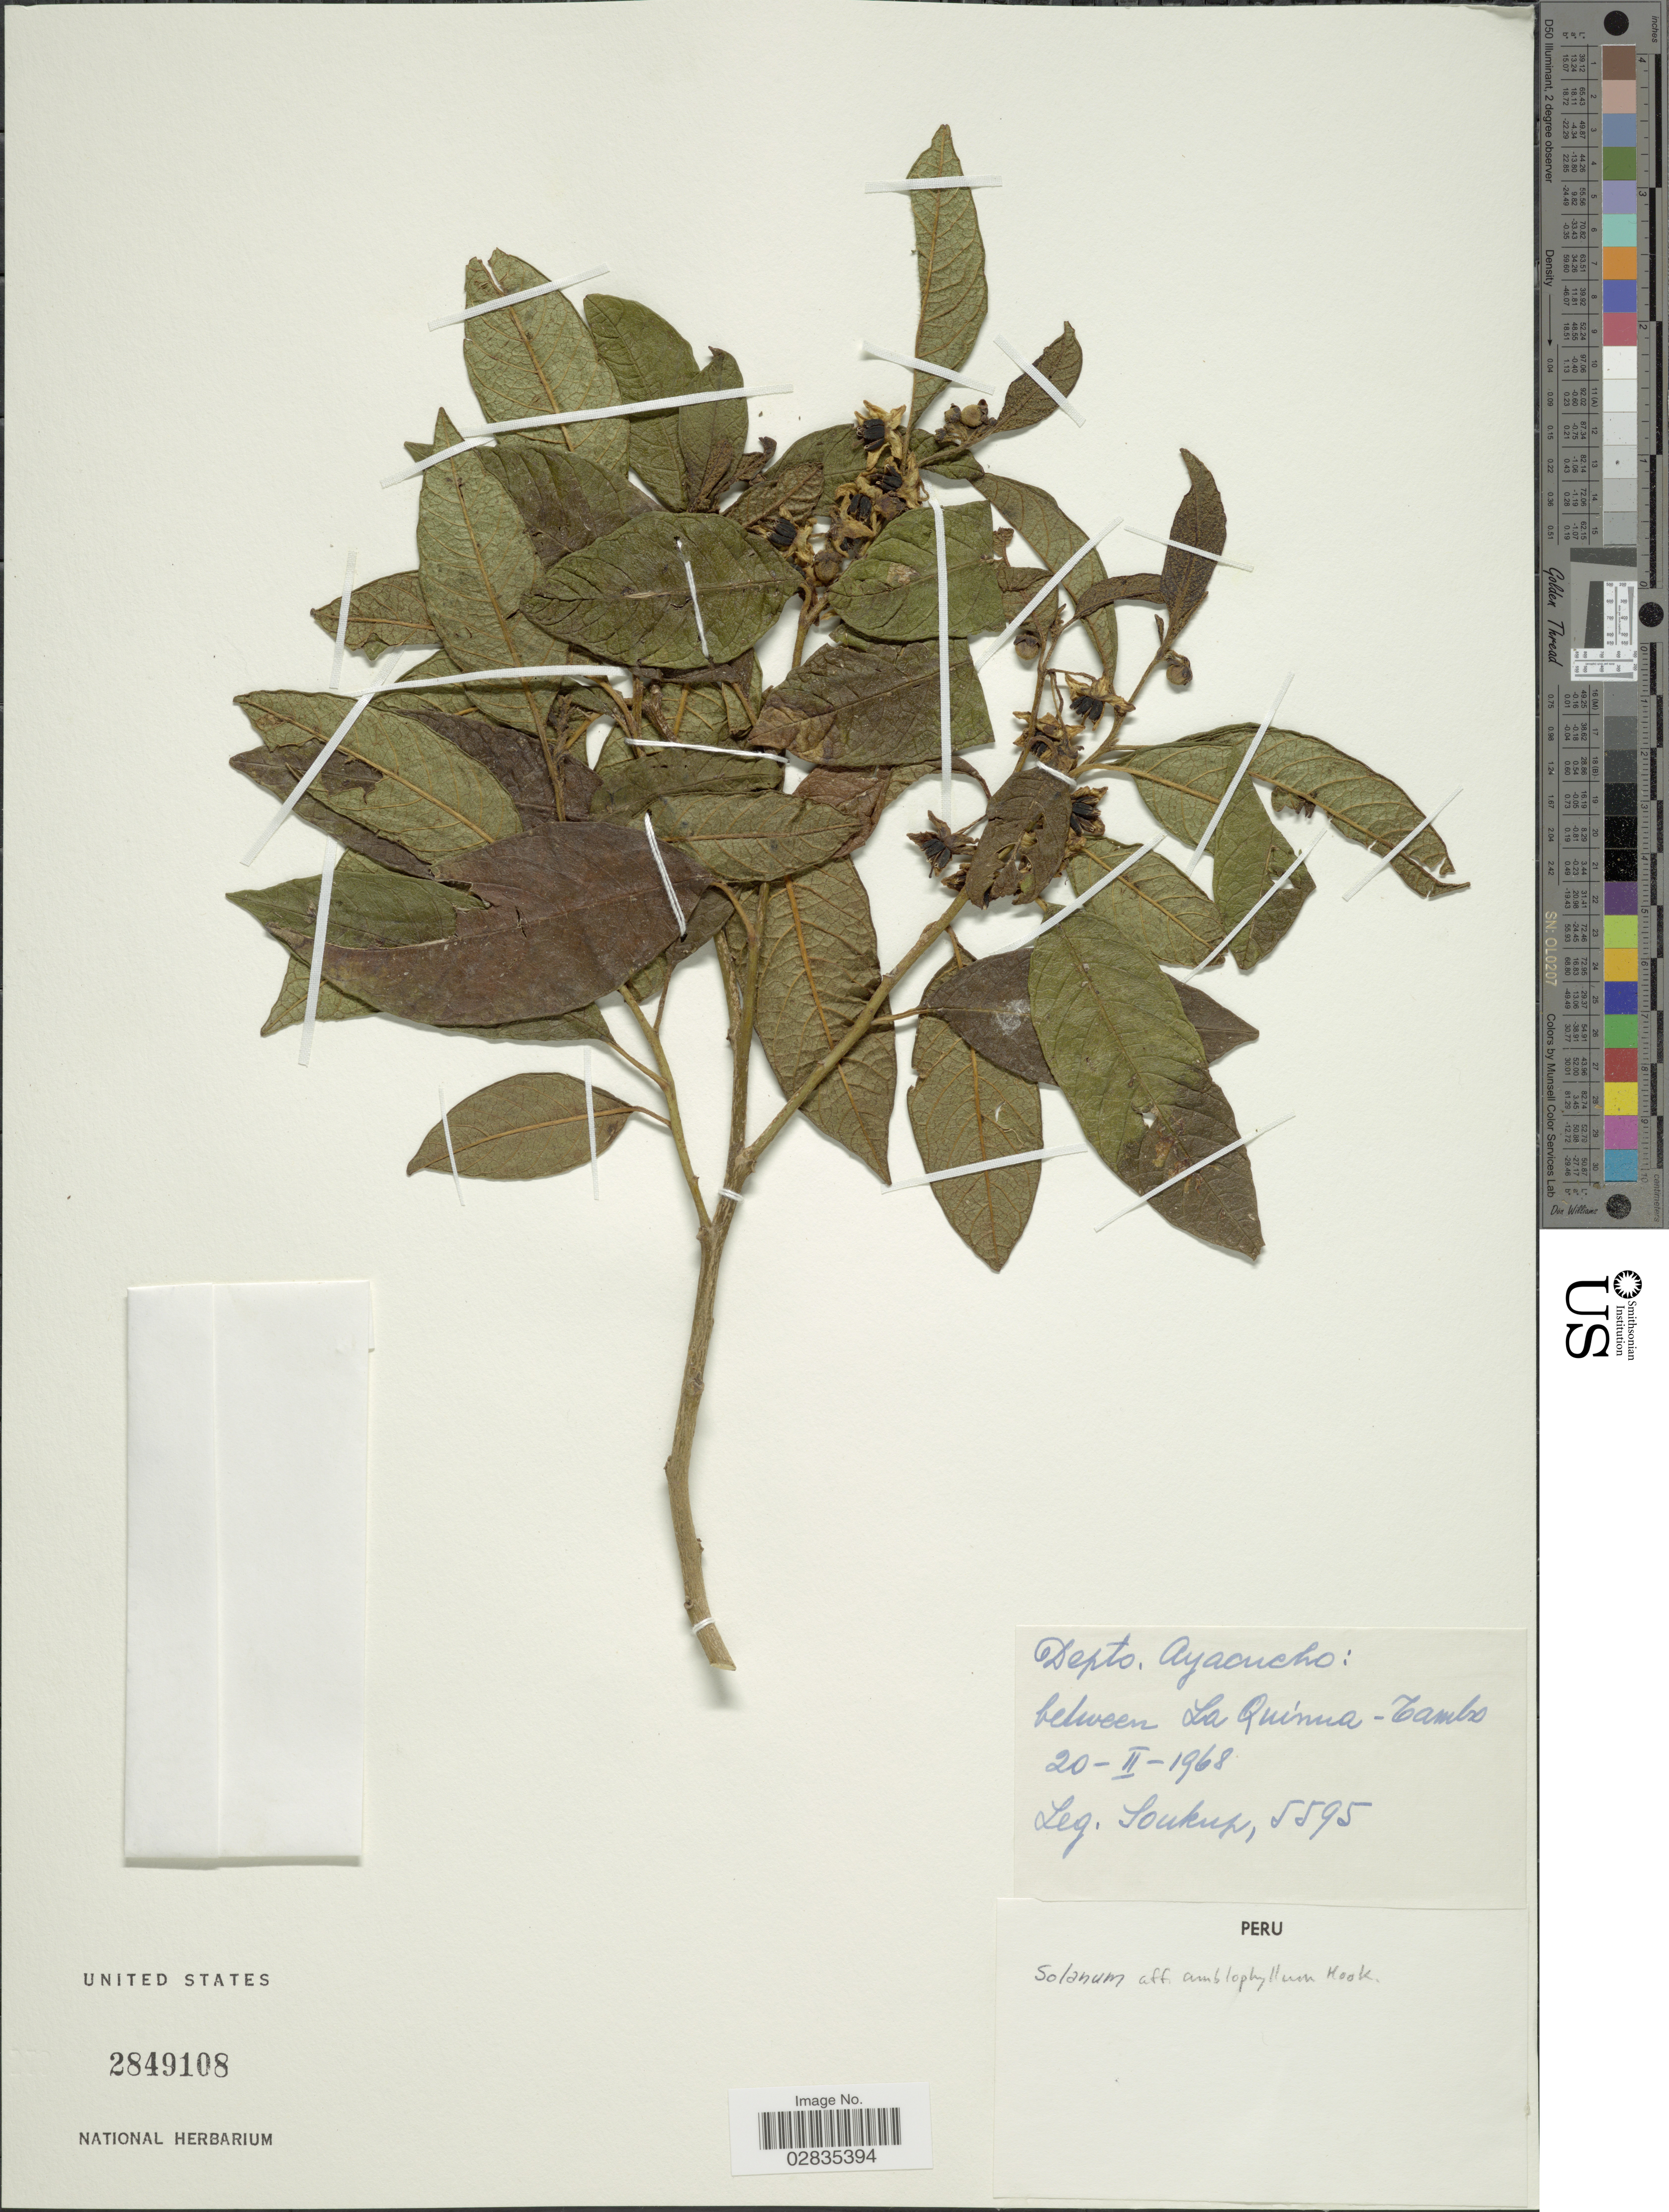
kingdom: Plantae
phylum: Tracheophyta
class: Magnoliopsida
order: Solanales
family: Solanaceae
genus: Solanum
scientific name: Solanum amblophyllum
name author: Benth.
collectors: J. Soukup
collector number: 5595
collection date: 1968-02-20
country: Peru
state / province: Ayacucho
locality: Depto. Ayacucho: between La Quinua-Tambo.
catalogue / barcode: US 2849108